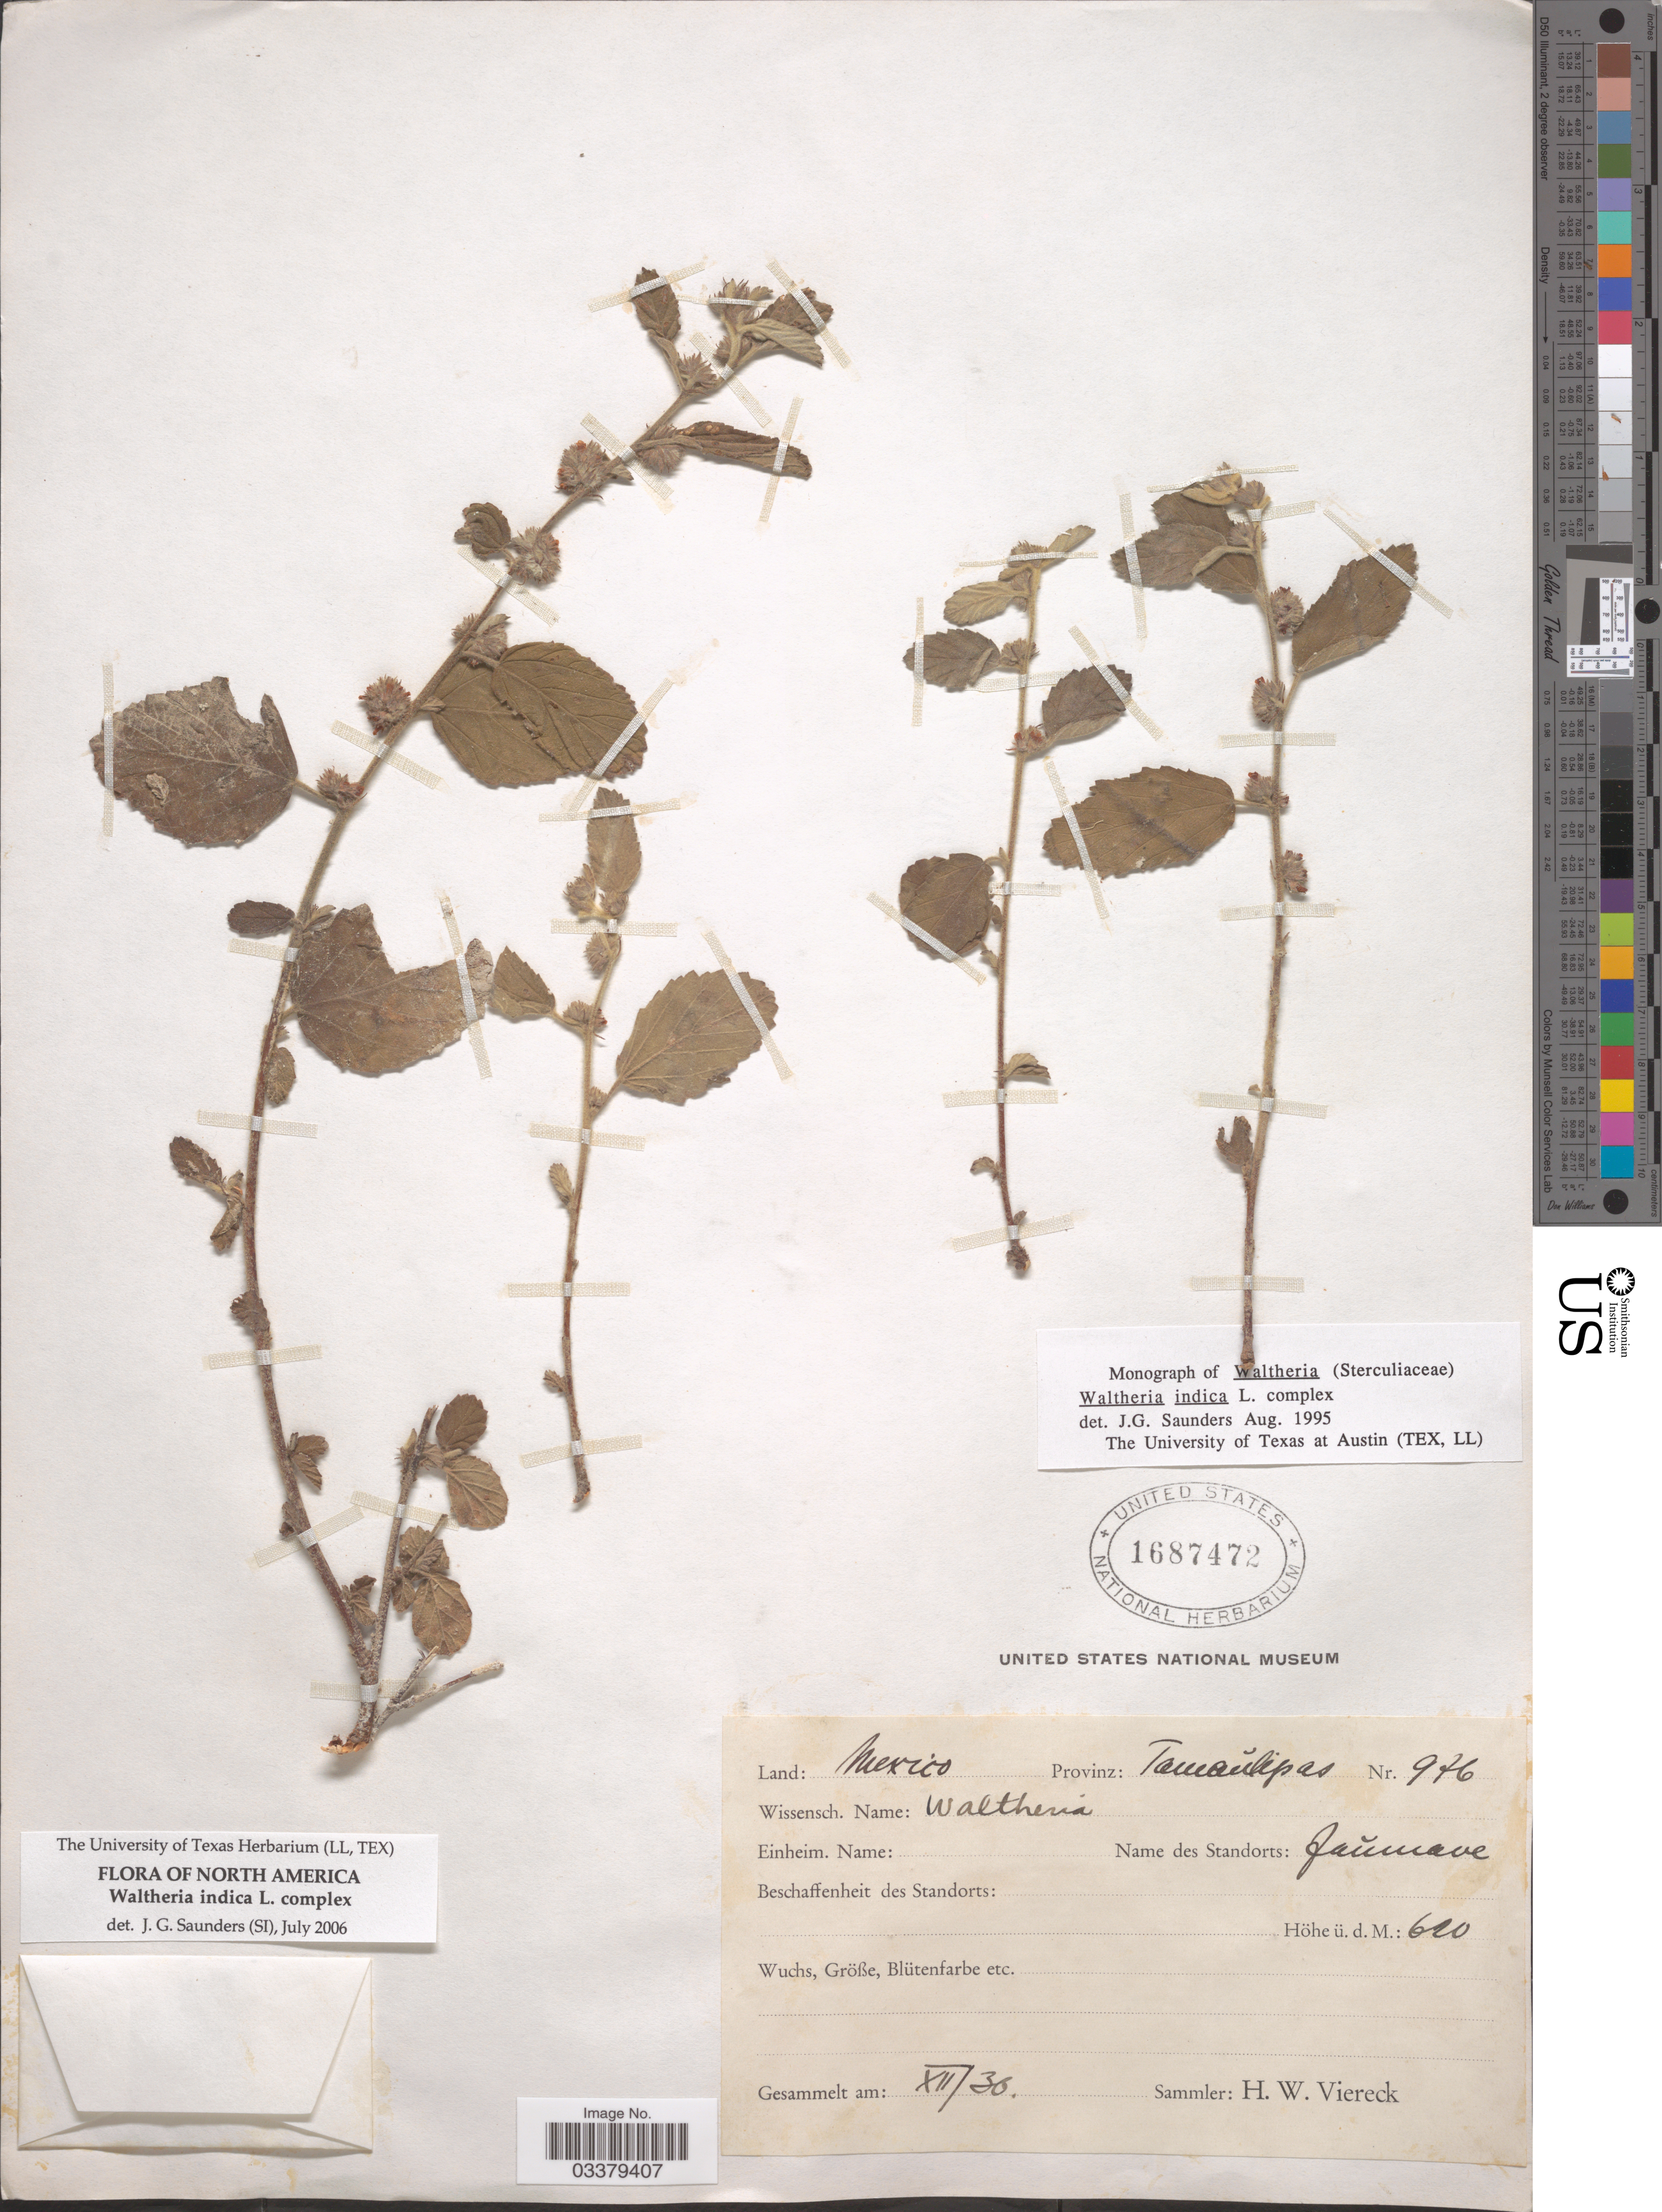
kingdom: Plantae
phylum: Tracheophyta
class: Magnoliopsida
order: Malvales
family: Malvaceae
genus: Waltheria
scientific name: Waltheria indica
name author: L.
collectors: H. W. Viereck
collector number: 976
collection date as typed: Transcribed d/m/y: /12/30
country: Mexico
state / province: Tamaulipas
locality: Jaumave.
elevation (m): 620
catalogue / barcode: US 1687472